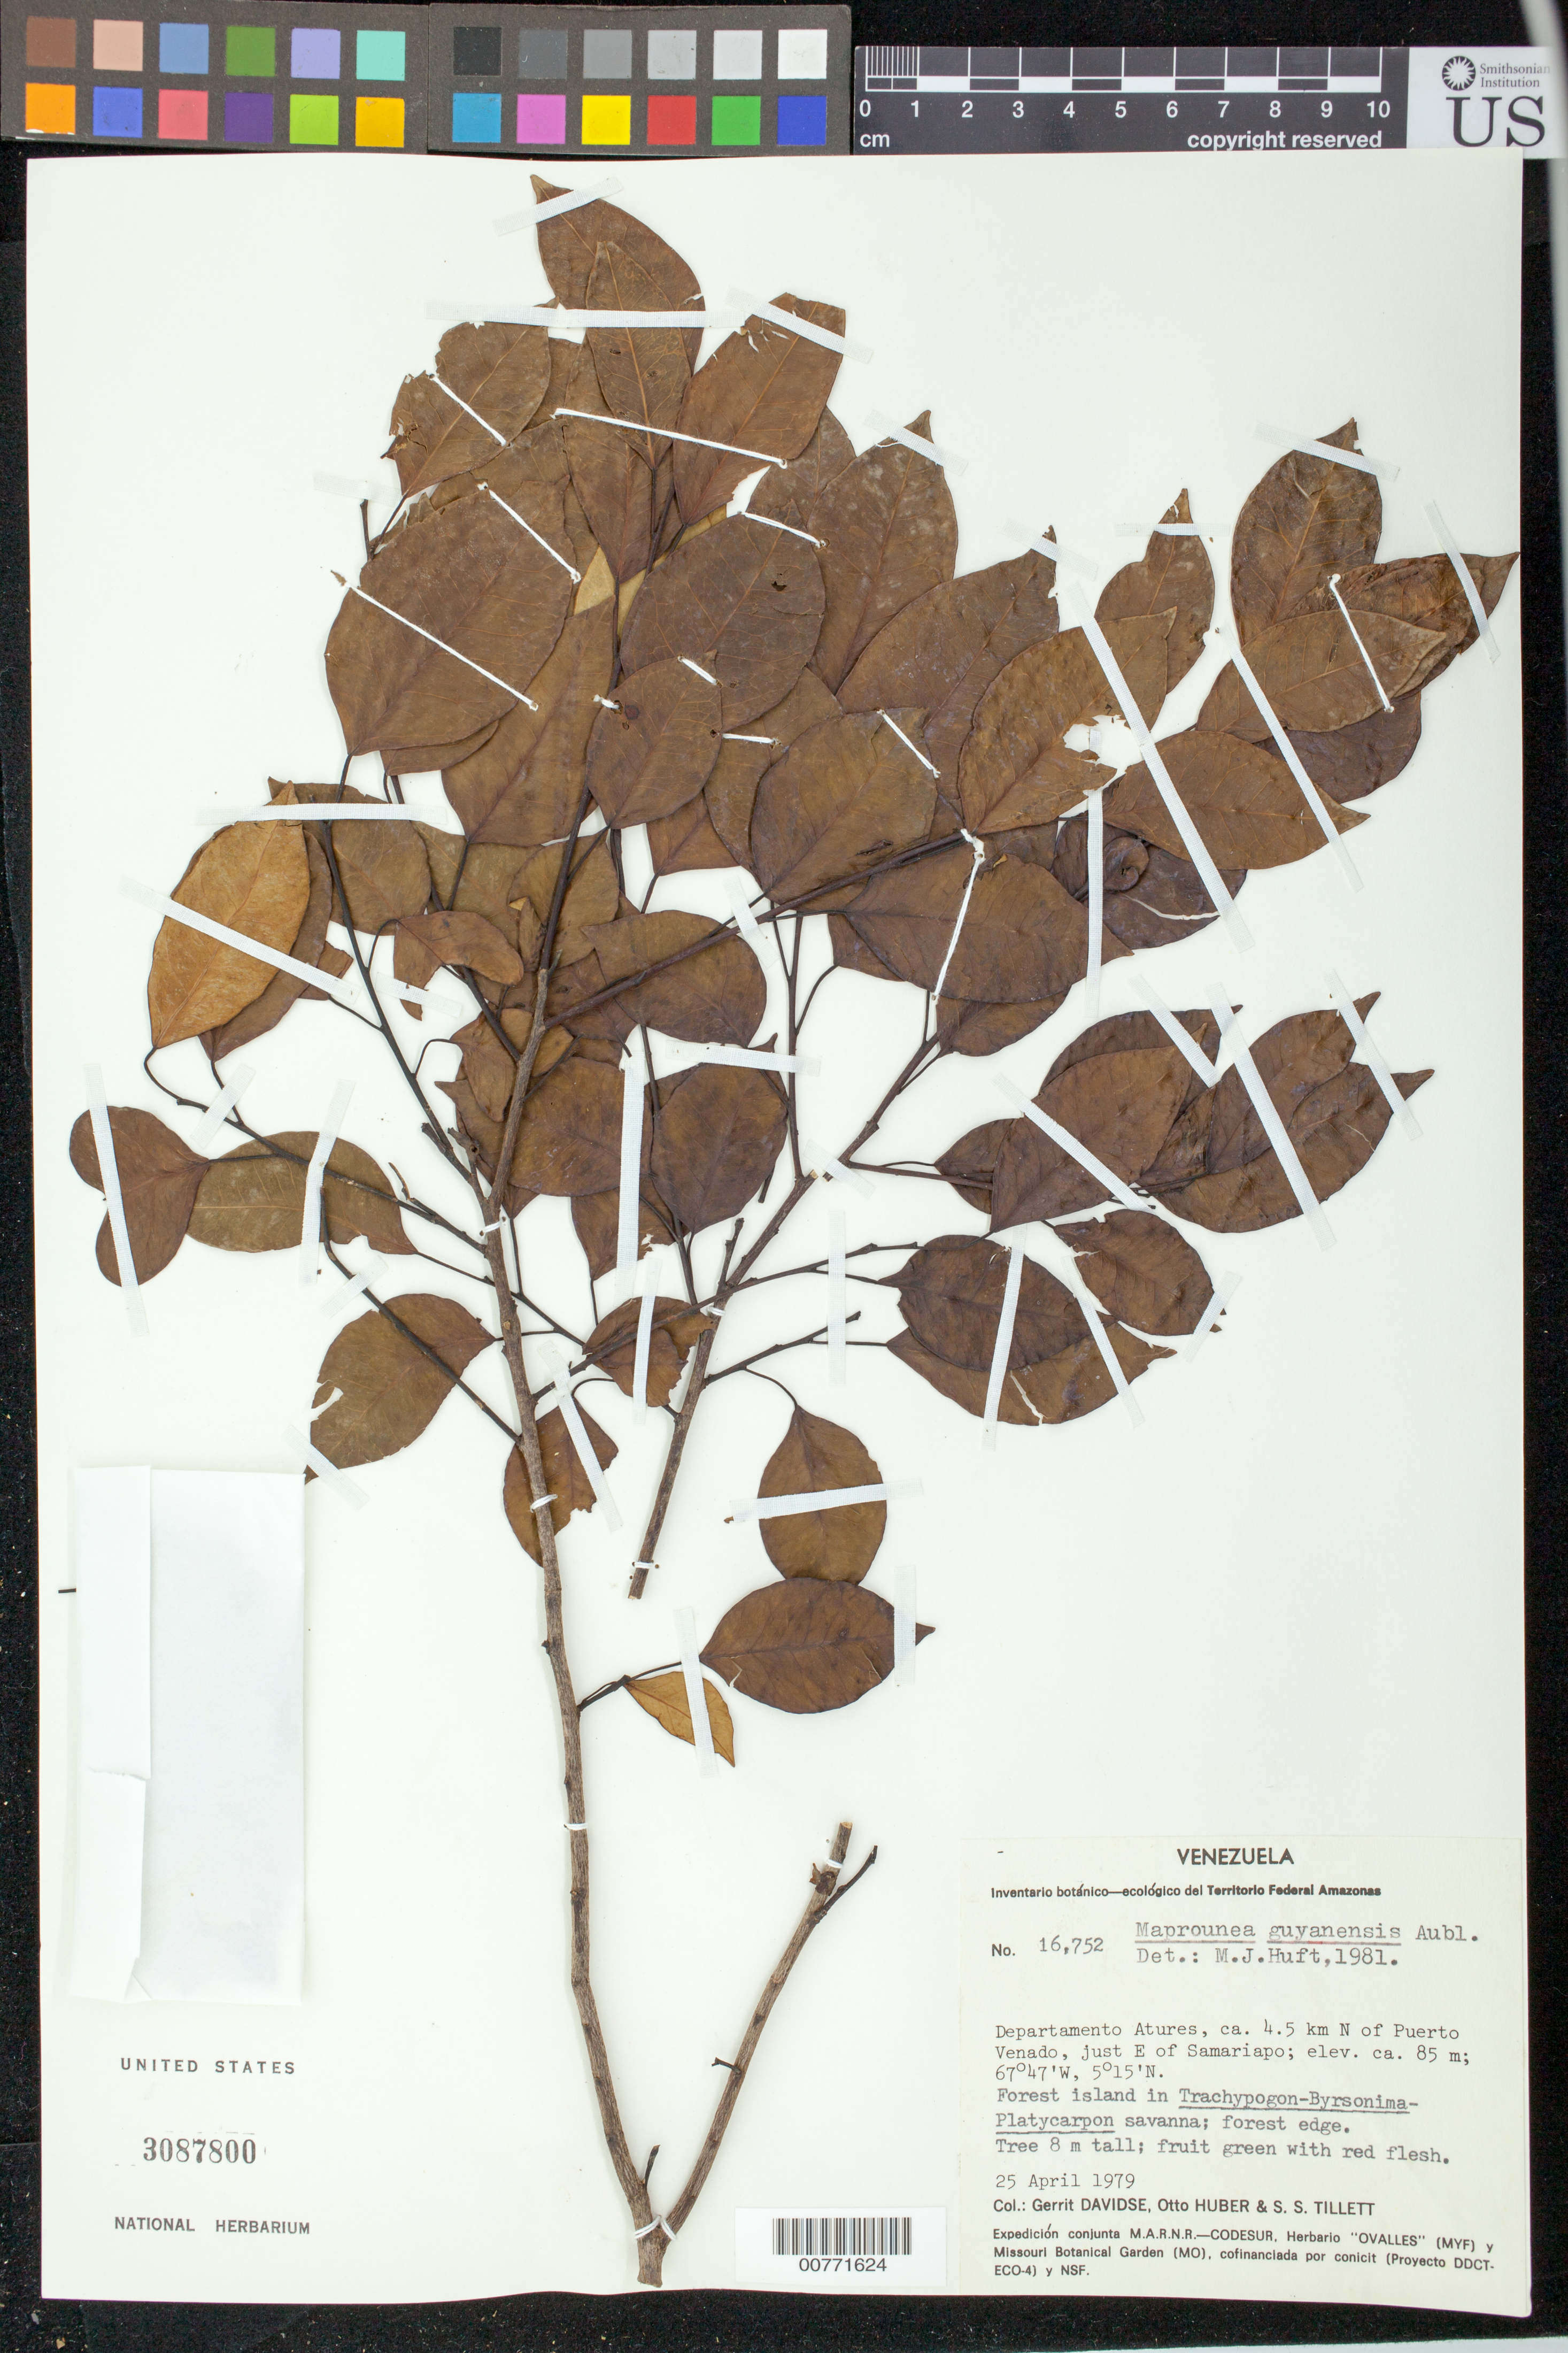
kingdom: Plantae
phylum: Tracheophyta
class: Magnoliopsida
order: Malpighiales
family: Euphorbiaceae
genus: Maprounea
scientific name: Maprounea guianensis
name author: Aubl.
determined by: Huft, M. J.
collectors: G. Davidse, O. Huber & S. S. Tillett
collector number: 16752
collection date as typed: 25-Apr-79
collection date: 1979-04-25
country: Venezuela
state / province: Amazonas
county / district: Atures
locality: Puerto Venado, 4.5 km N of, E of Samariapo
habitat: Forest island in Trachypogon-Byrsonima-Platycarpon savanna; forest edge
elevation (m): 85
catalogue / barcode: US 3087800